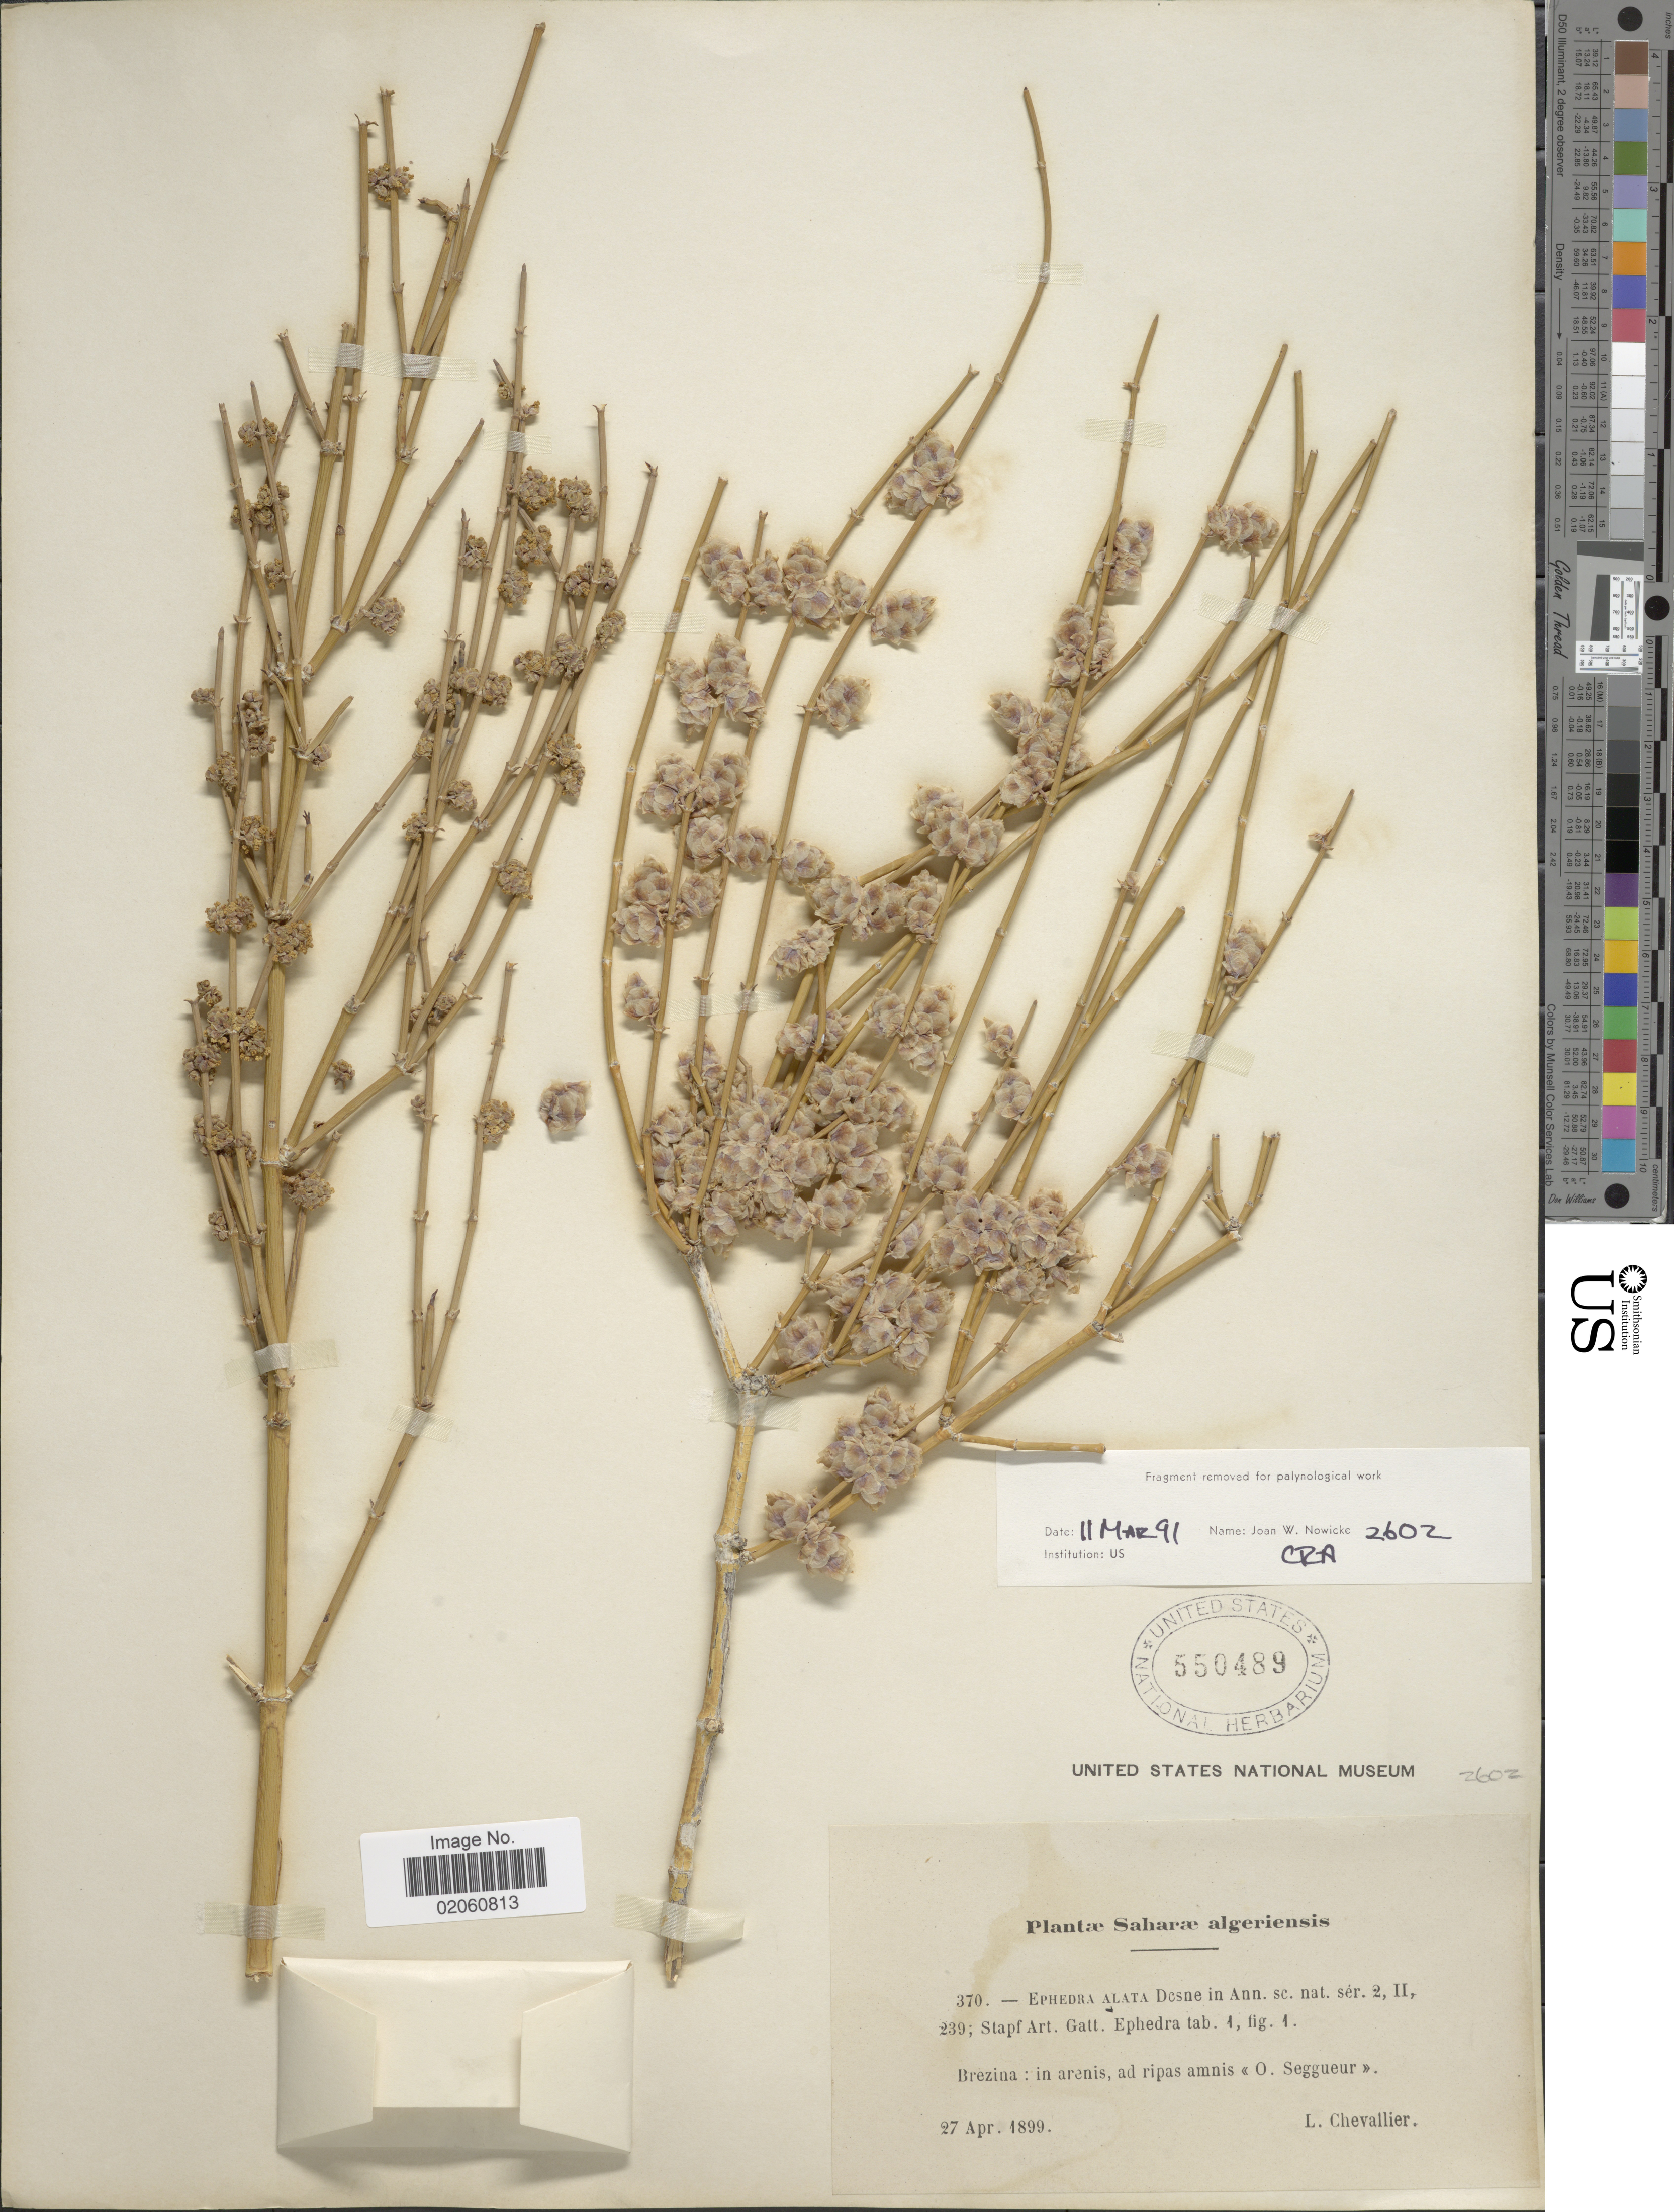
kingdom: Plantae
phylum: Tracheophyta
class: Gnetopsida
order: Ephedrales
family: Ephedraceae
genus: Ephedra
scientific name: Ephedra alata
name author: Decne.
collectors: L. Chevallier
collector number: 370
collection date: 1899-04-27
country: Algeria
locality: Saharæ algeriensis, Brezina: in arenis, ad ripas amnis <<O. Seggueur>>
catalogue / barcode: US 550489